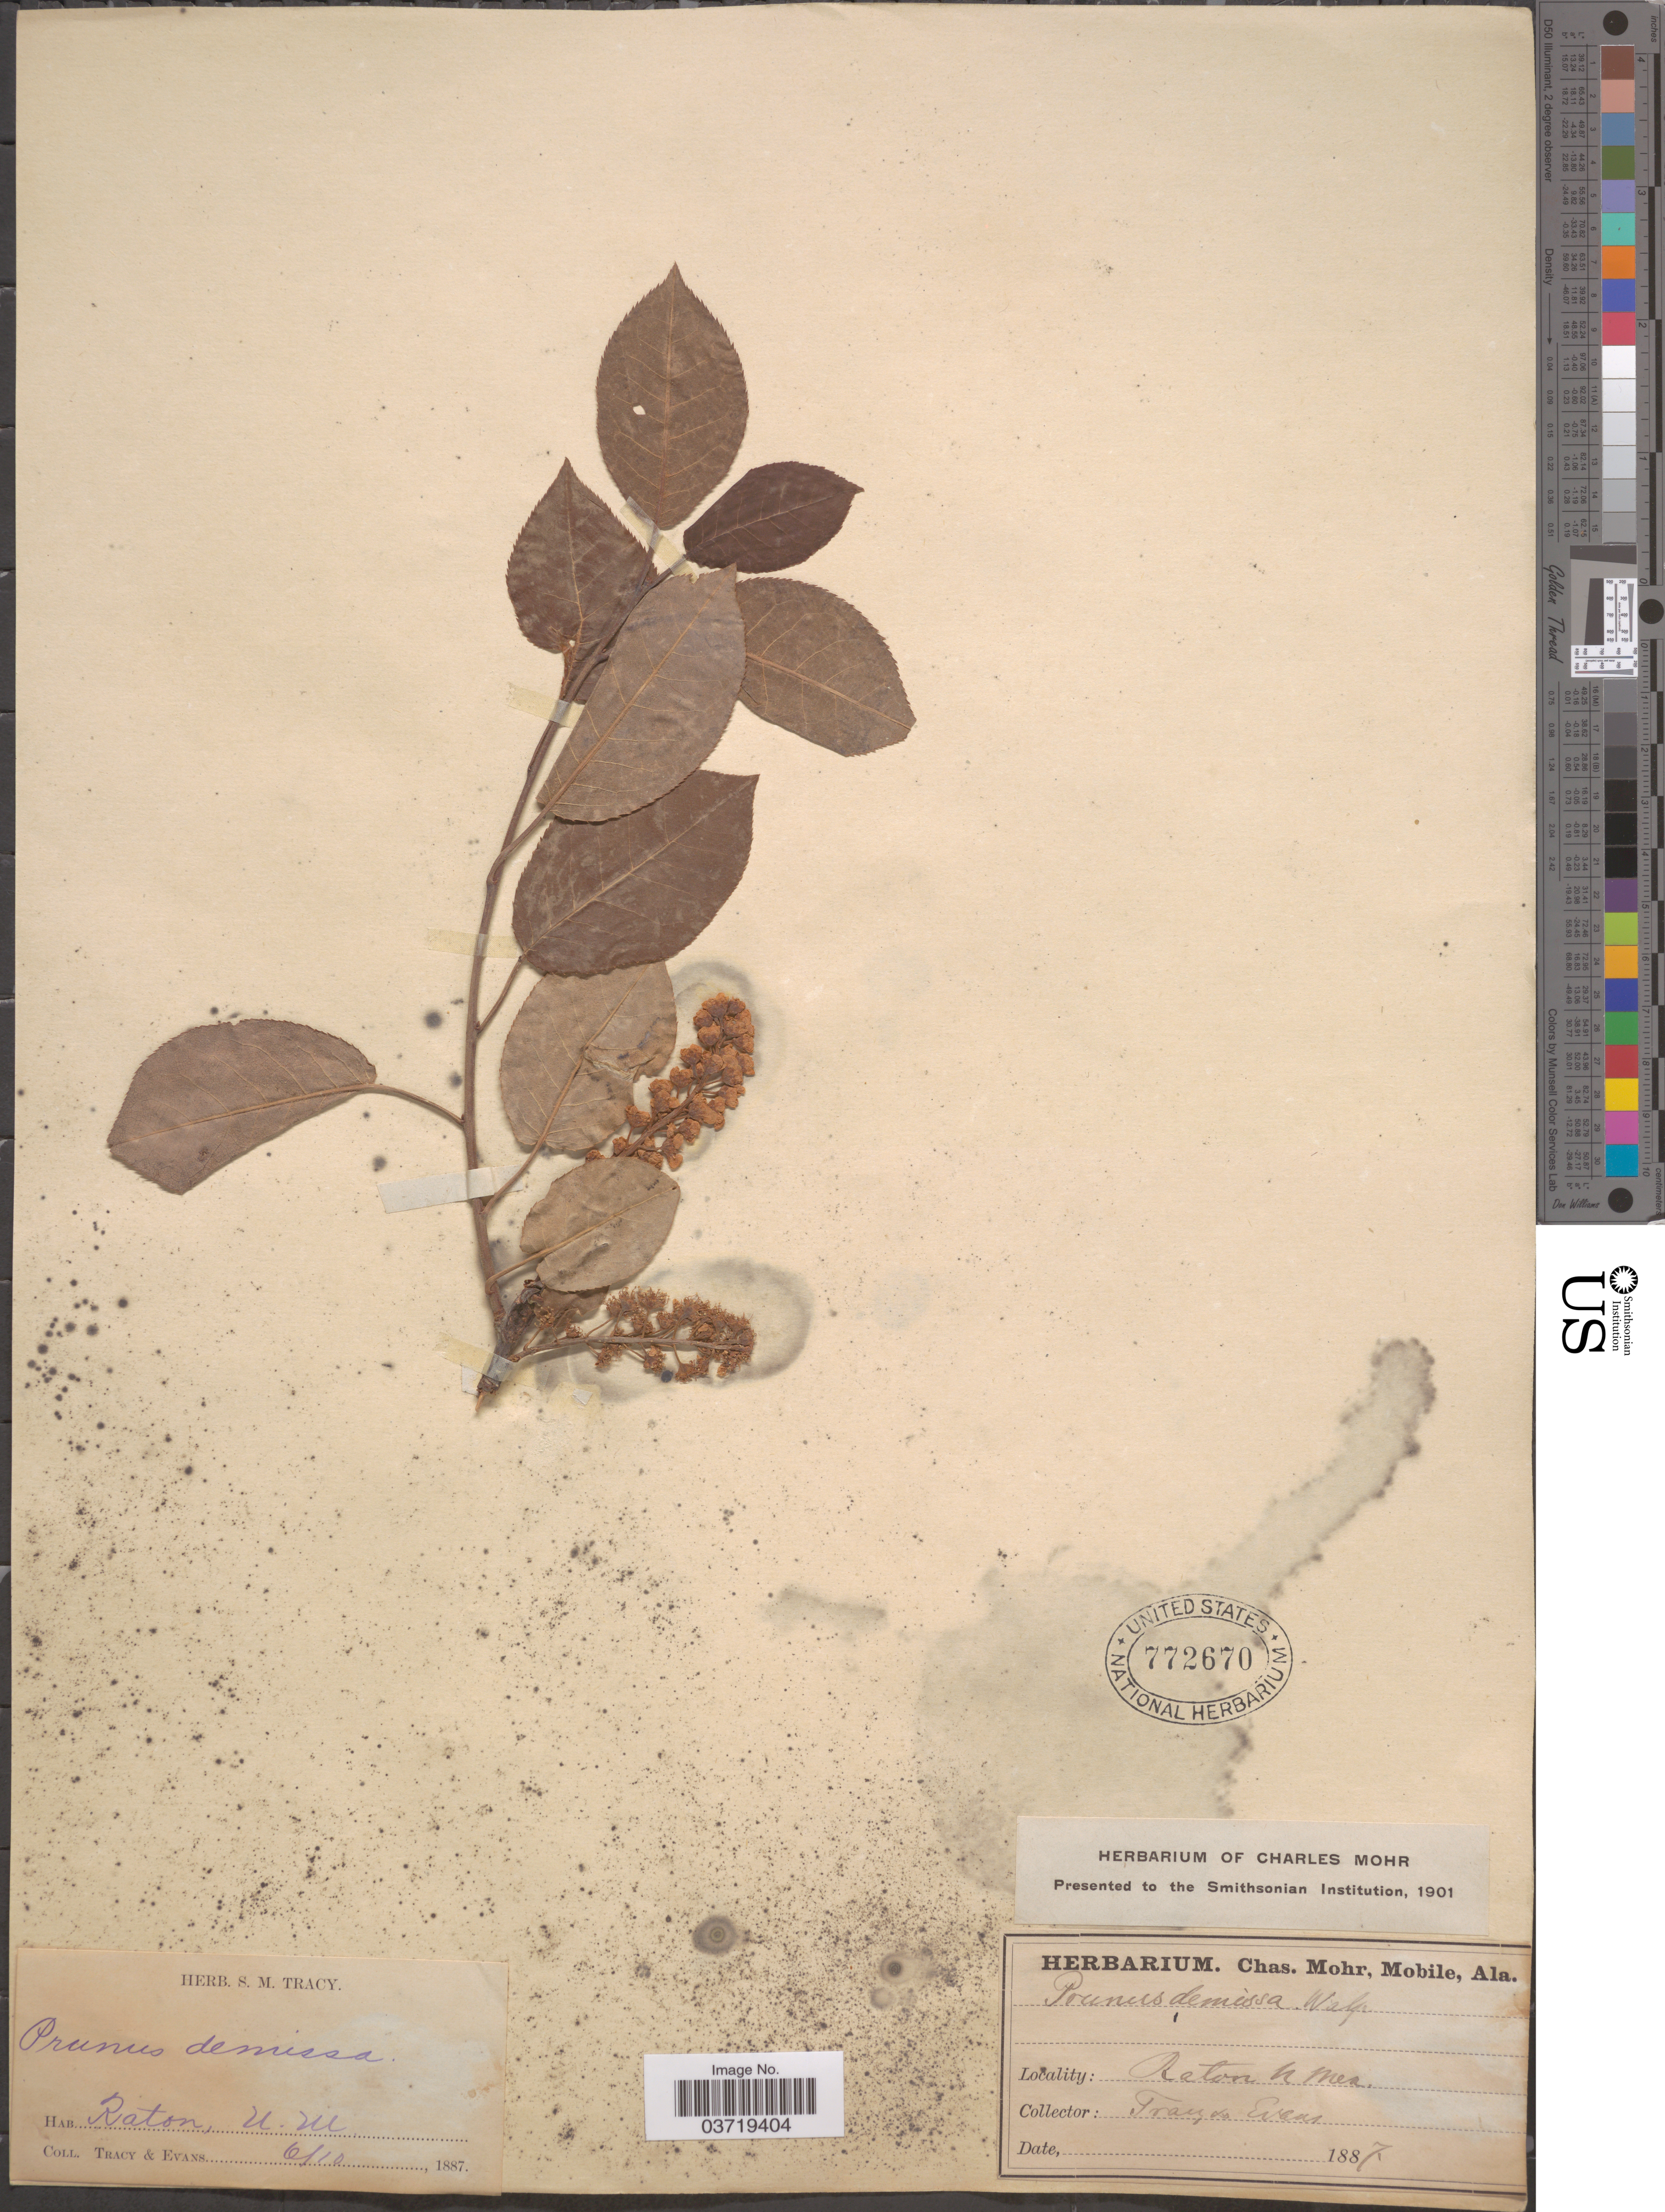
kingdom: Plantae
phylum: Tracheophyta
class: Magnoliopsida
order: Rosales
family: Rosaceae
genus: Prunus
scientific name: Prunus virginiana var. demissa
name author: (Nutt.) Torr.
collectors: S. M. Tracy & -- Evans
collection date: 1887-06-10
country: United States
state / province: New Mexico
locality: Raton.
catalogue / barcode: US 772670